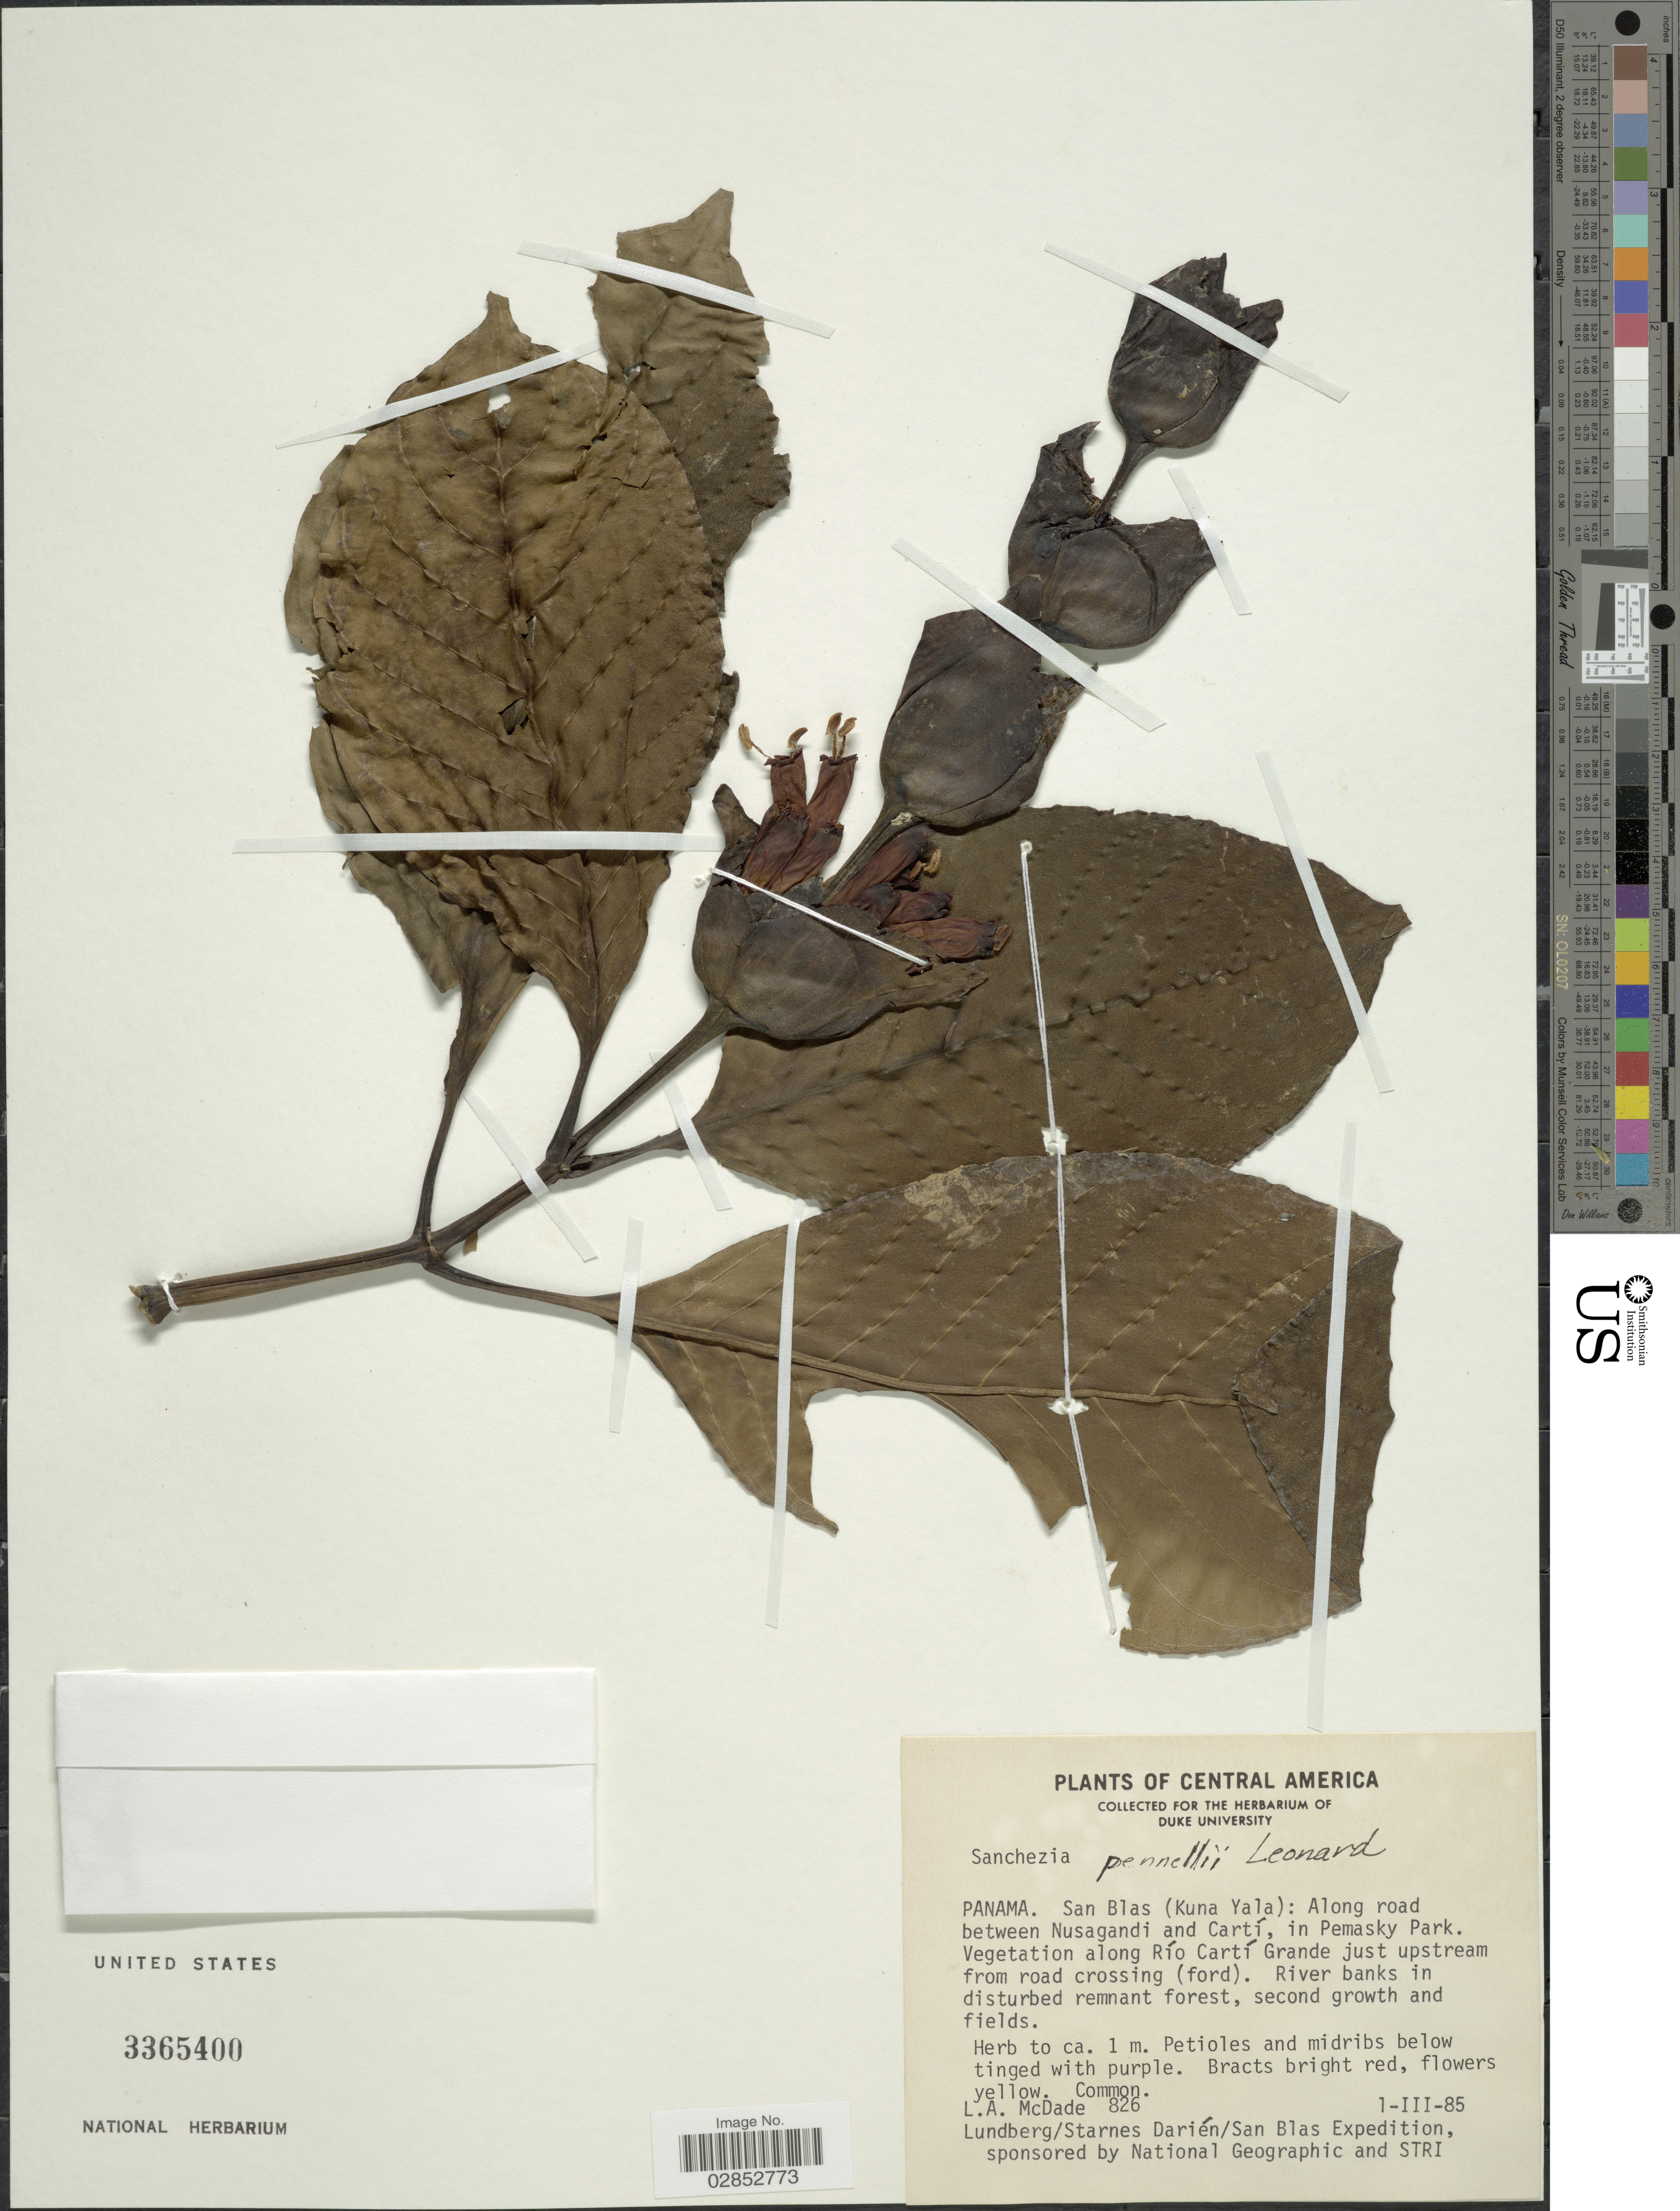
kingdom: Plantae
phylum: Tracheophyta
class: Magnoliopsida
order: Lamiales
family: Acanthaceae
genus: Sanchezia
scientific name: Sanchezia macrocnemis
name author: (Nees) Wassh.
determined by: Azevedo, Igor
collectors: L. McDade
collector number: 826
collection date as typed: Transcribed d/m/y: 1/3/85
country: Panama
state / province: Kuna Yala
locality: San Blas (Kuna Yala): Along road between Nusagandi and Cartí, in Pemasky Park. Vegetation along Río Cartí Grande just upstream from road crossing (ford).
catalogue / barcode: US 3365400